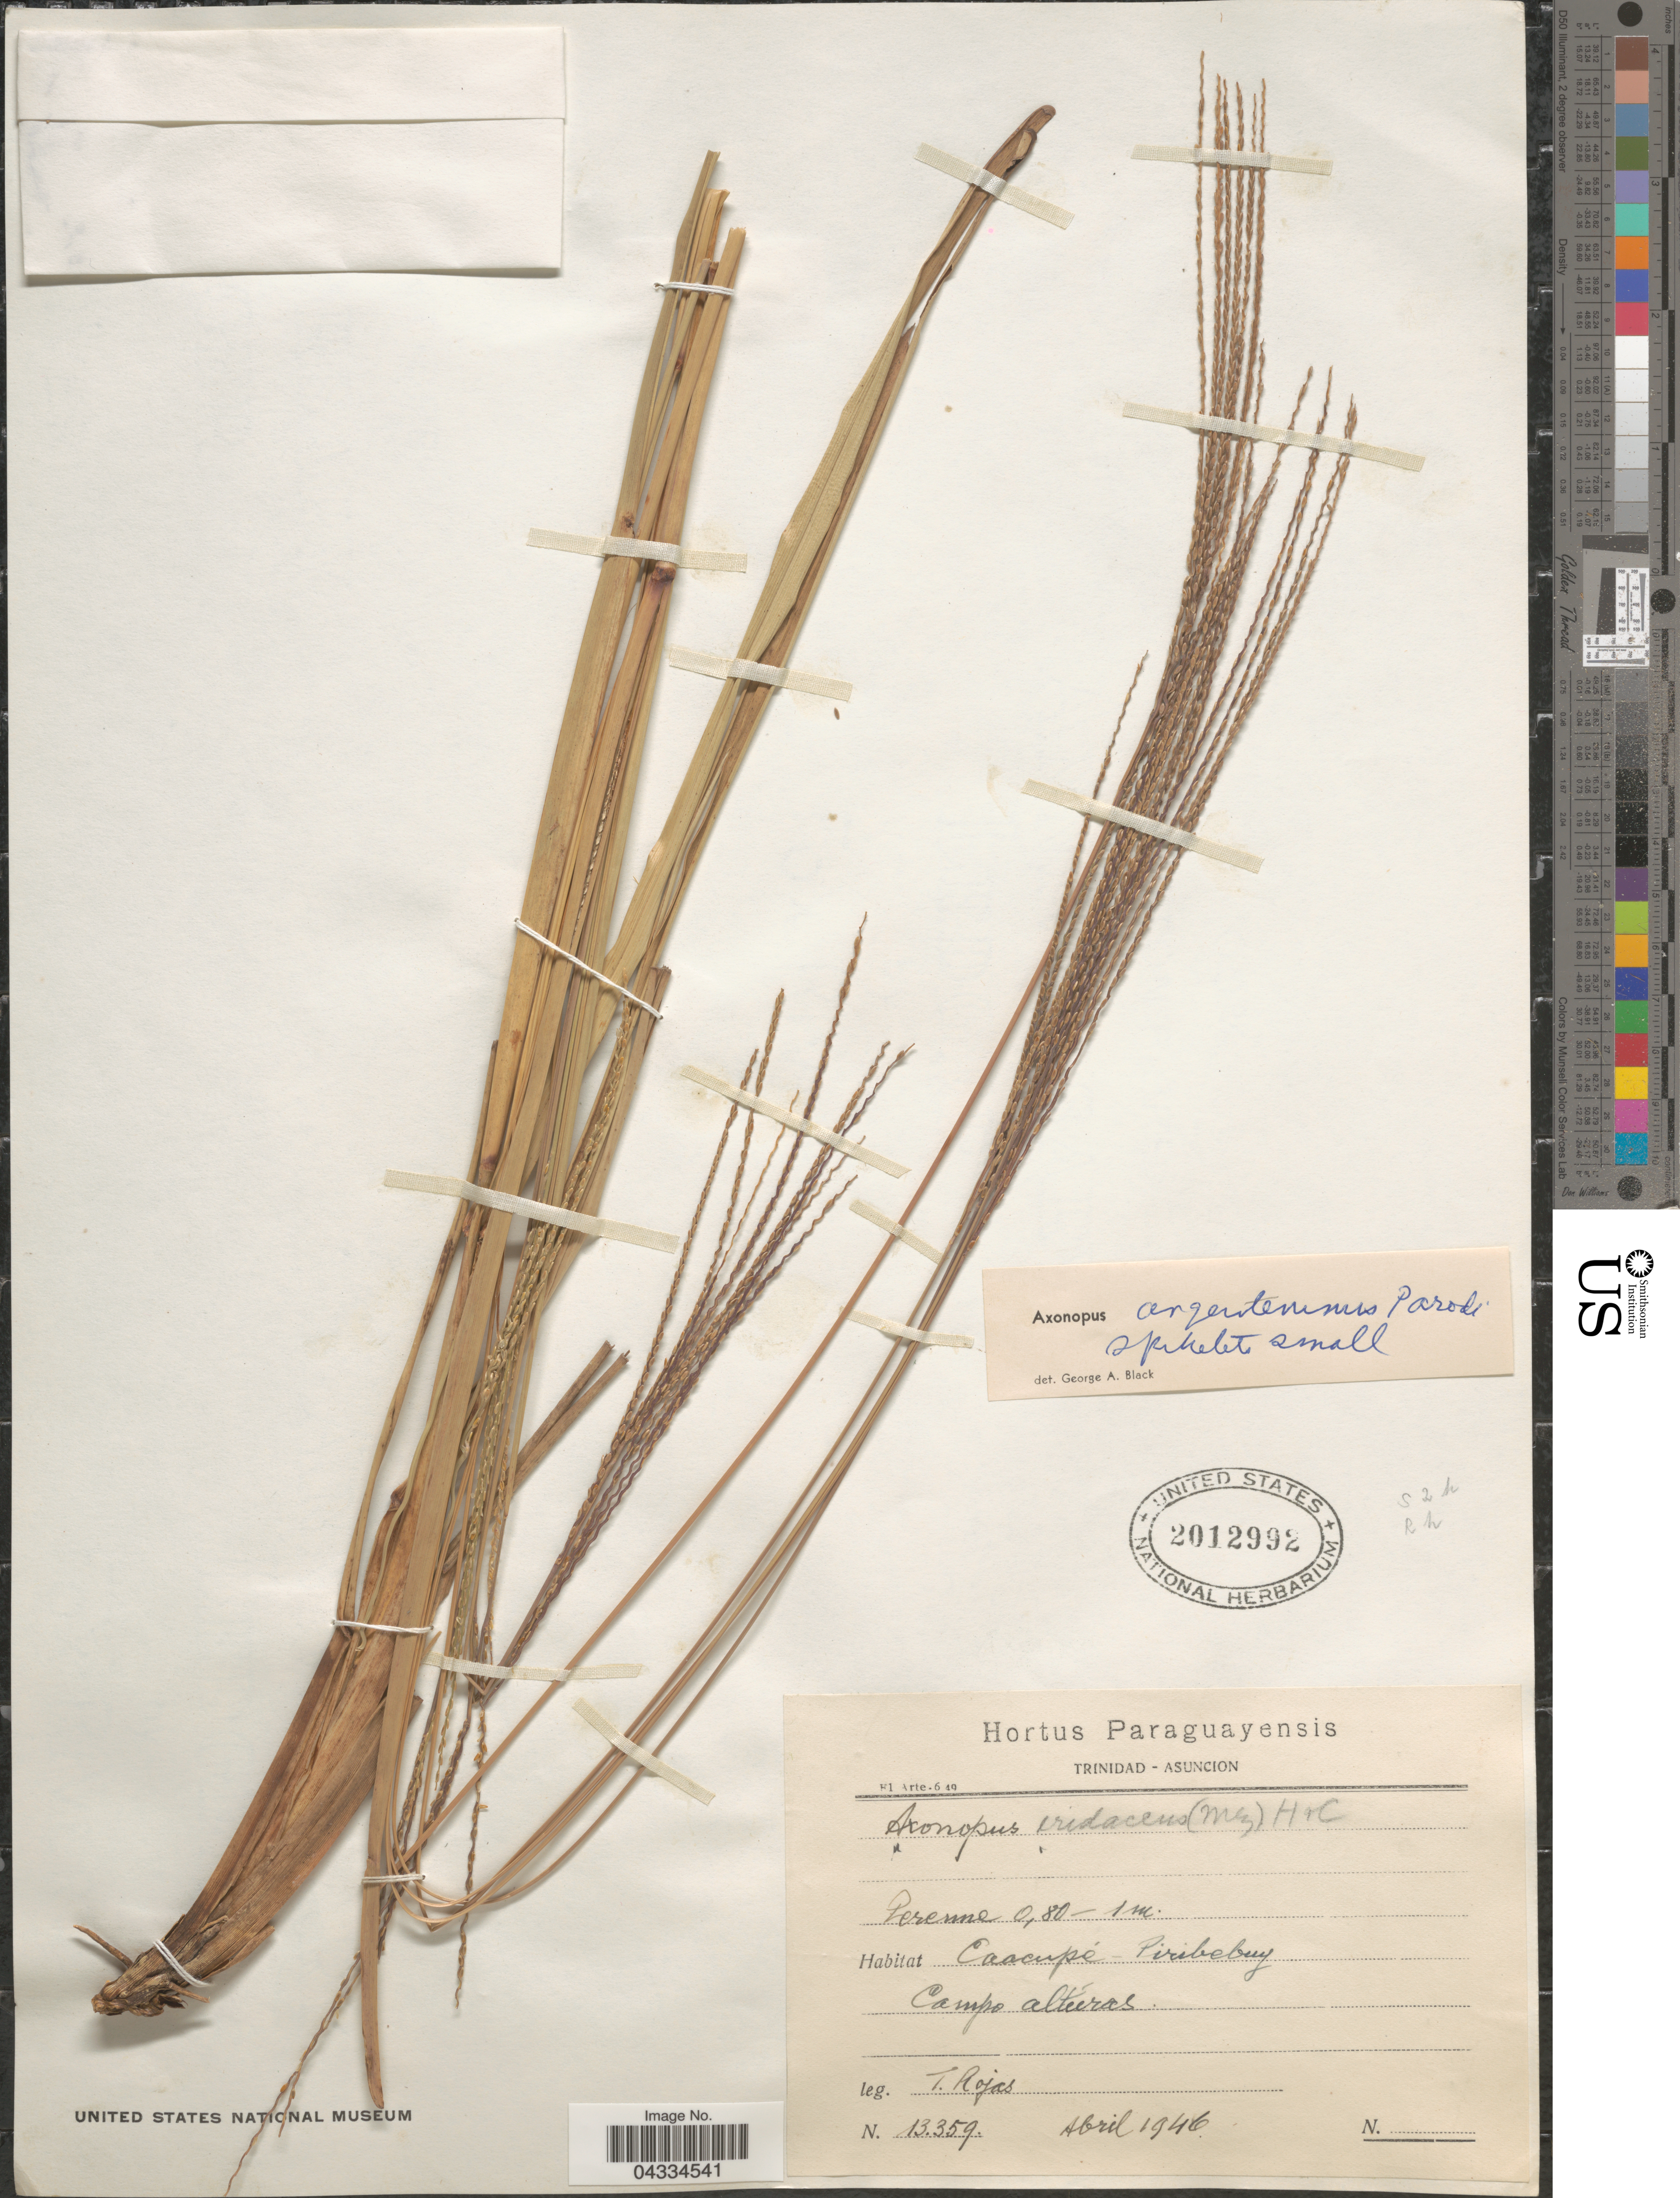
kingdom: Plantae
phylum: Tracheophyta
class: Liliopsida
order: Poales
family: Poaceae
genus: Axonopus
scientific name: Axonopus argentinus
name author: Parodi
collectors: T. Rojas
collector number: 13359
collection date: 1946-04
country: Paraguay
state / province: Asuncion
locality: Caacupé - Piribebuy.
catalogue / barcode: US 2012992